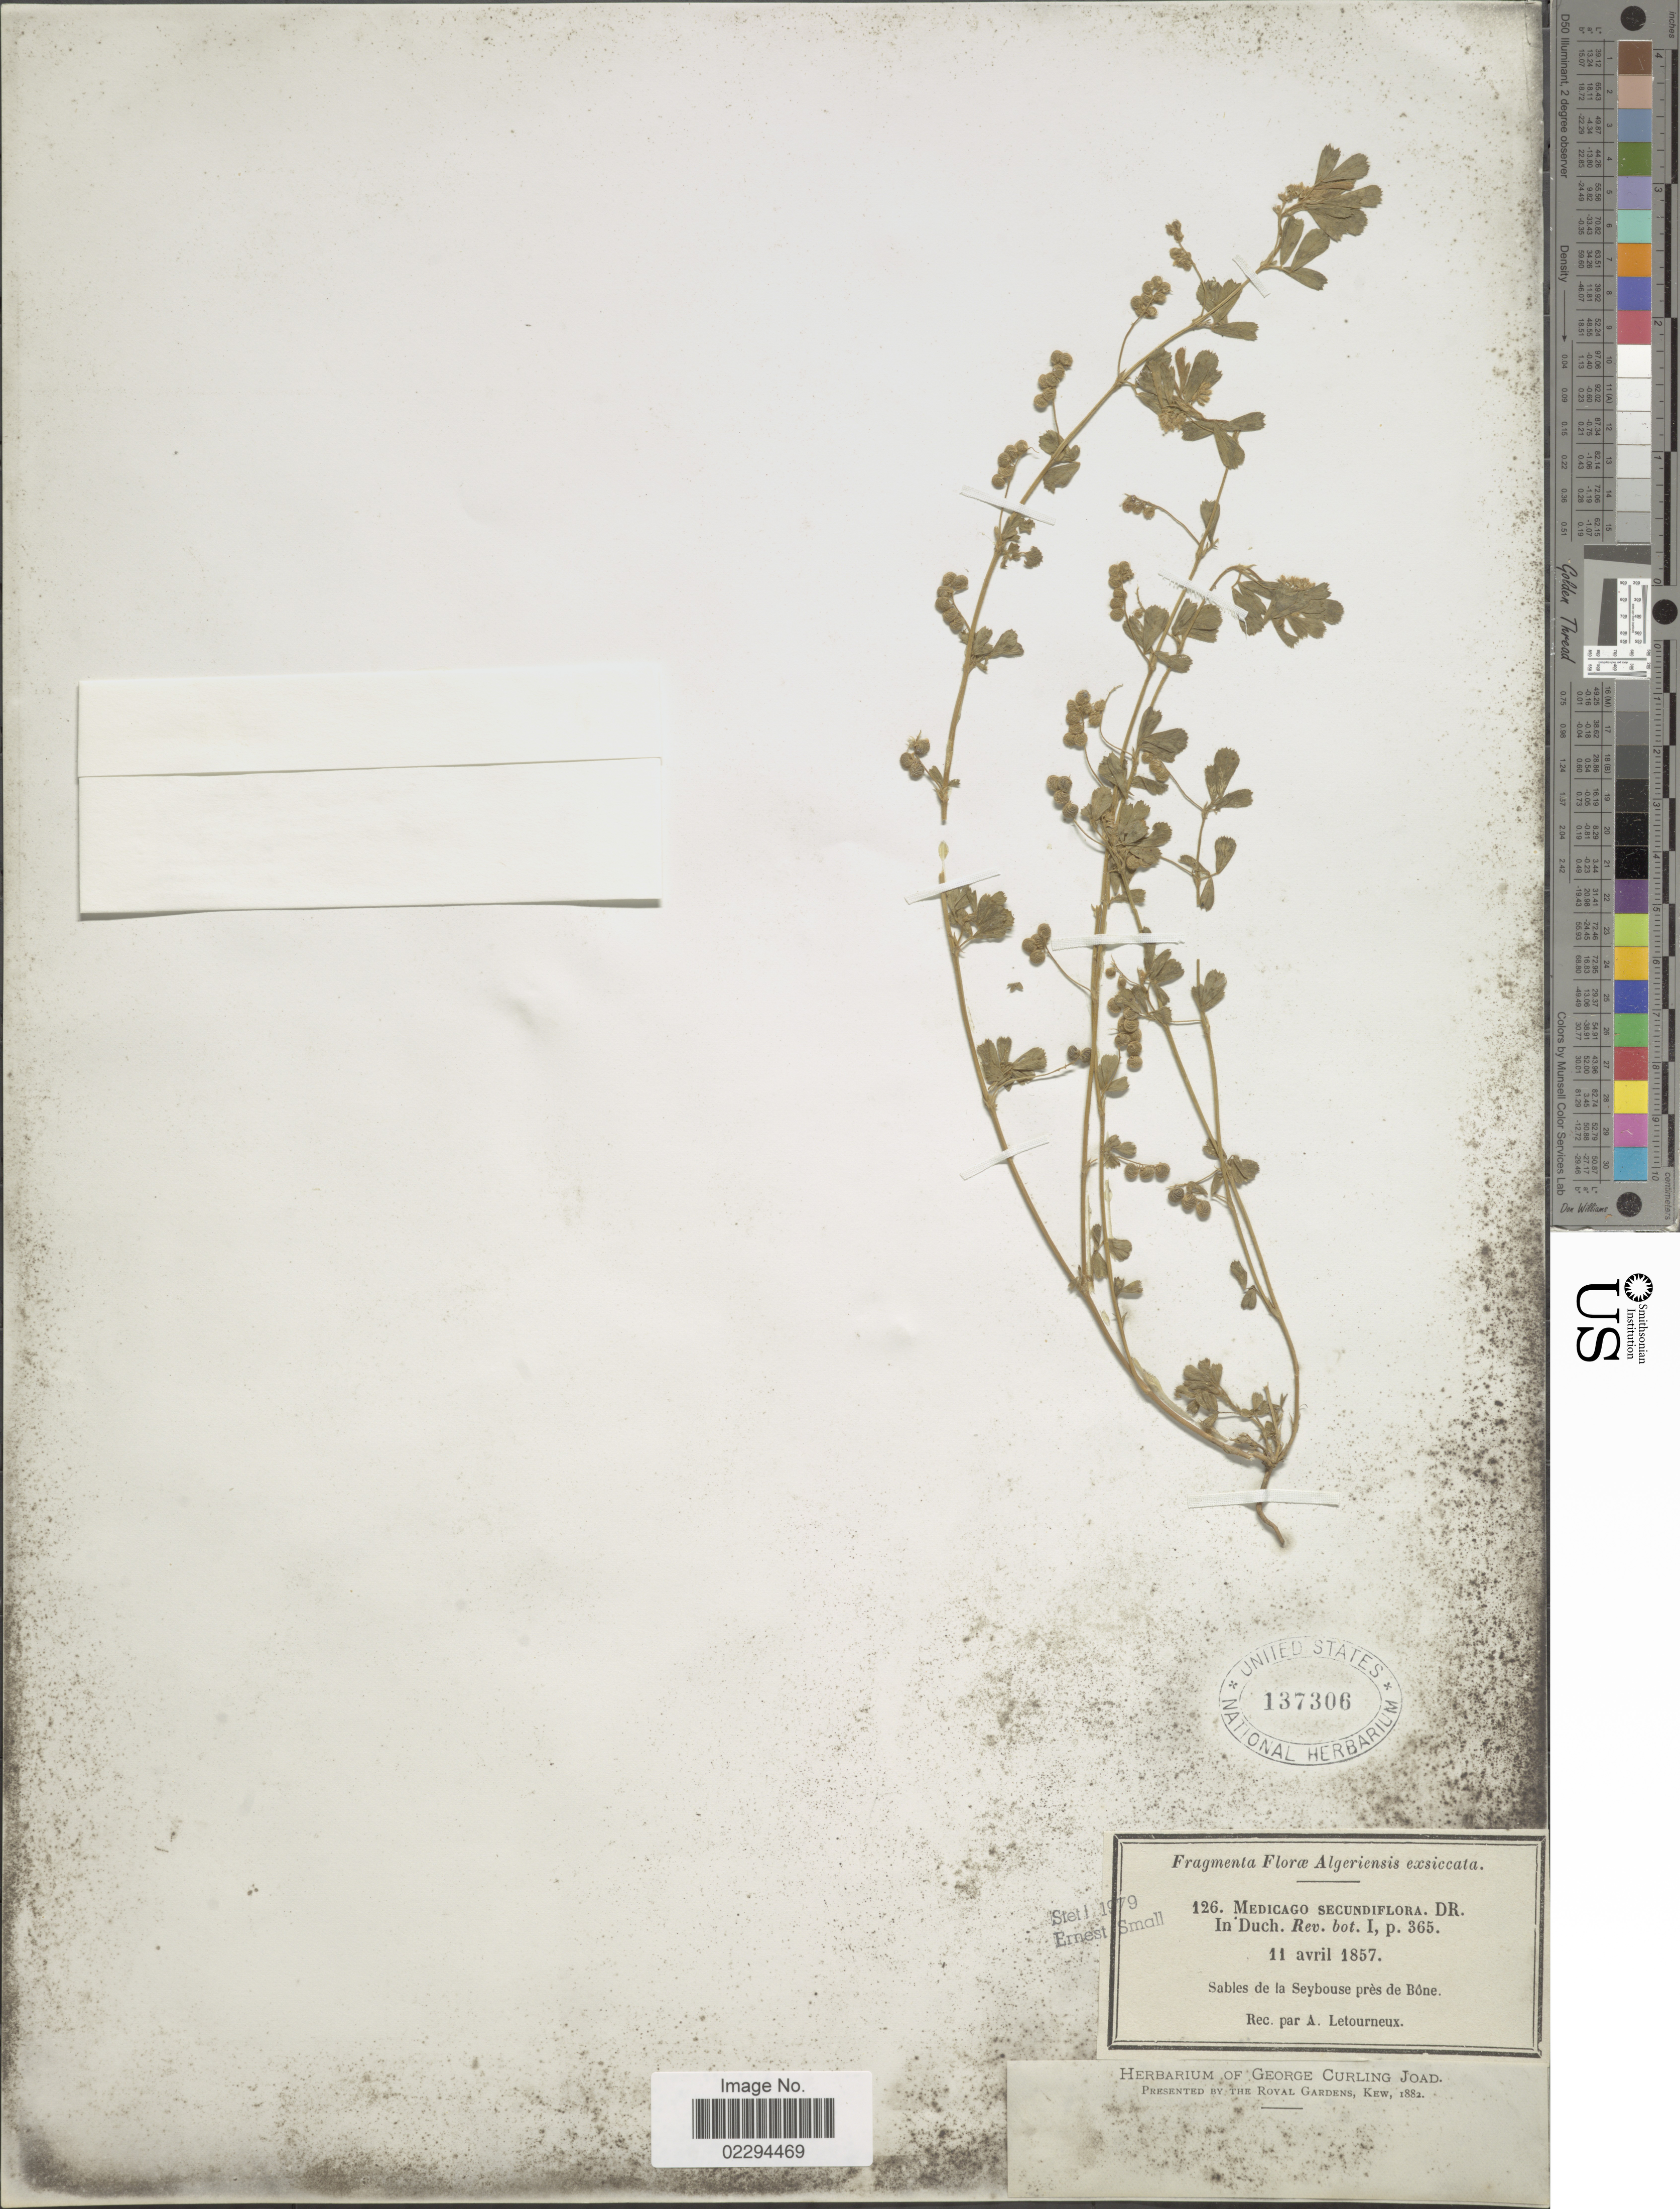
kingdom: Plantae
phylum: Tracheophyta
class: Magnoliopsida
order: Fabales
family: Fabaceae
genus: Medicago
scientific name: Medicago secundiflora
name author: Durieu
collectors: A. Letourneux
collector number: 126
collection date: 1857-04-11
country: Algeria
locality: Sables de la Seybouse près de Bône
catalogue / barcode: US 137306